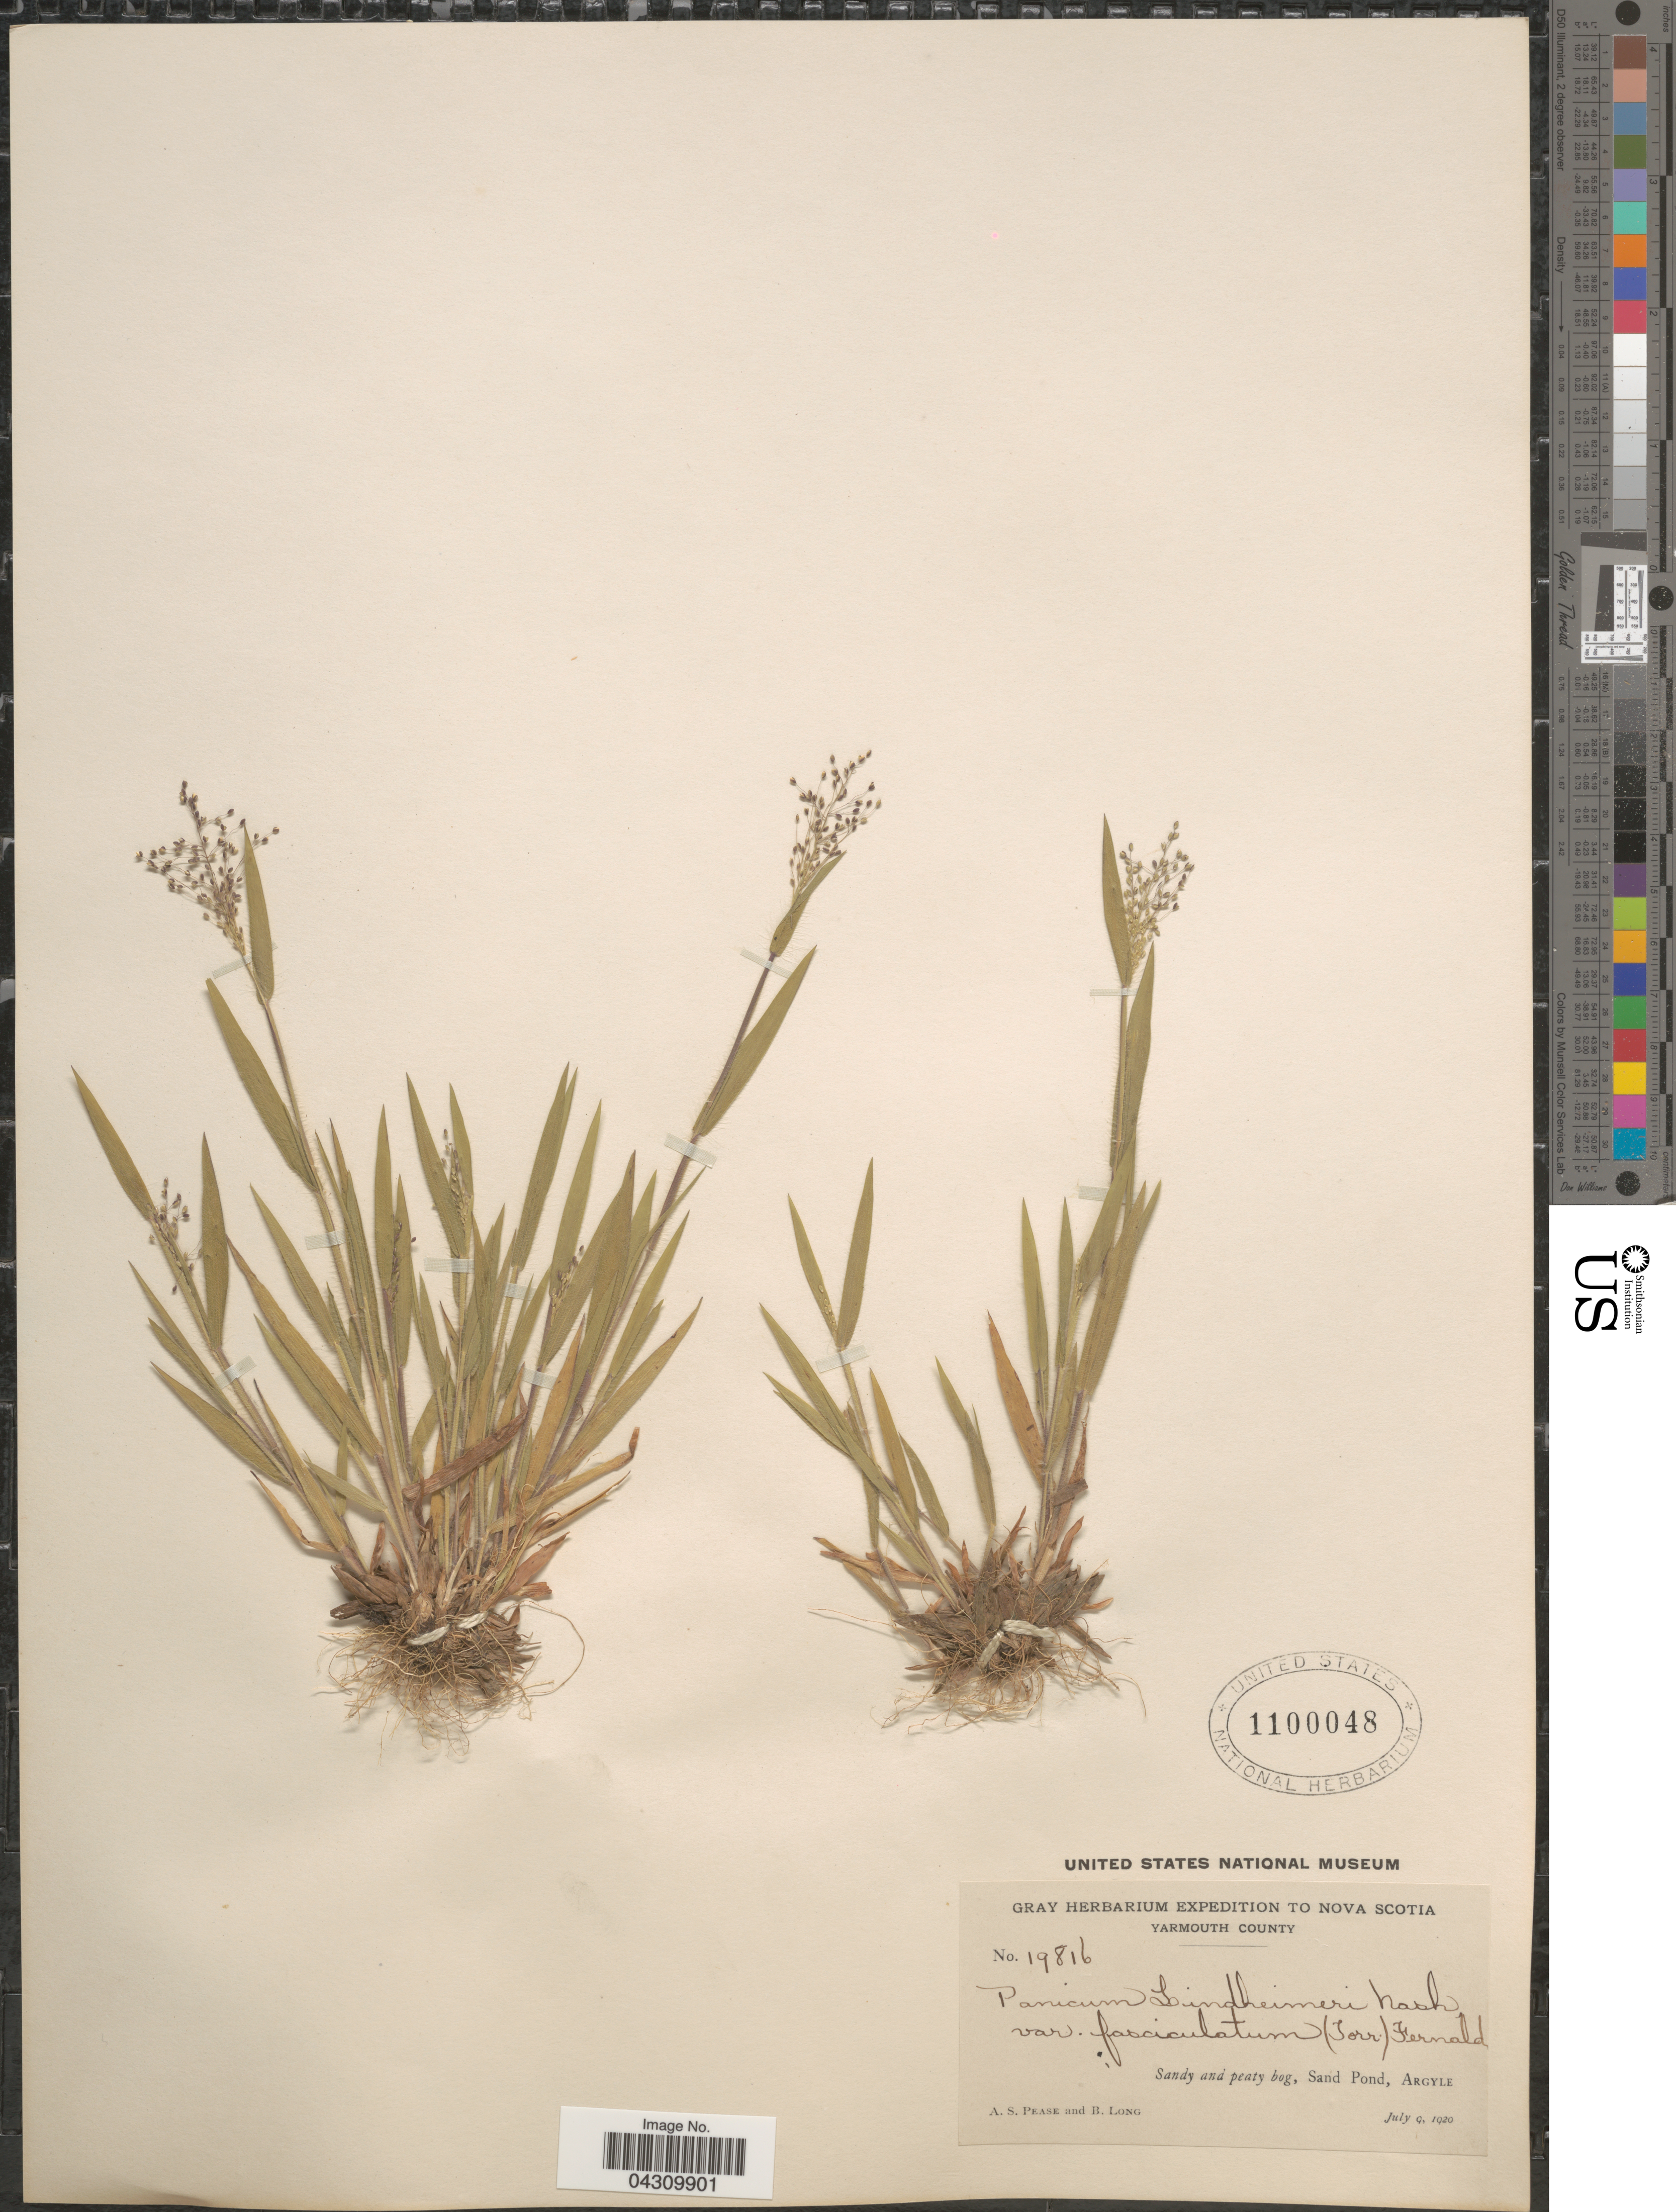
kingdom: Plantae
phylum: Tracheophyta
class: Liliopsida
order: Poales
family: Poaceae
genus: Dichanthelium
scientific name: Dichanthelium acuminatum var. acuminatum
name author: (Sw.) Gould & C.A. Clark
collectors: A. S. Pease & B. Long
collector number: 19816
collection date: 1920-07-09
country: Canada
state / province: Nova Scotia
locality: Gray Herbarium Expedition to Nova Scotia. Yarmouth County. Sandy and peaty bog, Sand Pond, Argyle.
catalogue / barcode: US 1100048